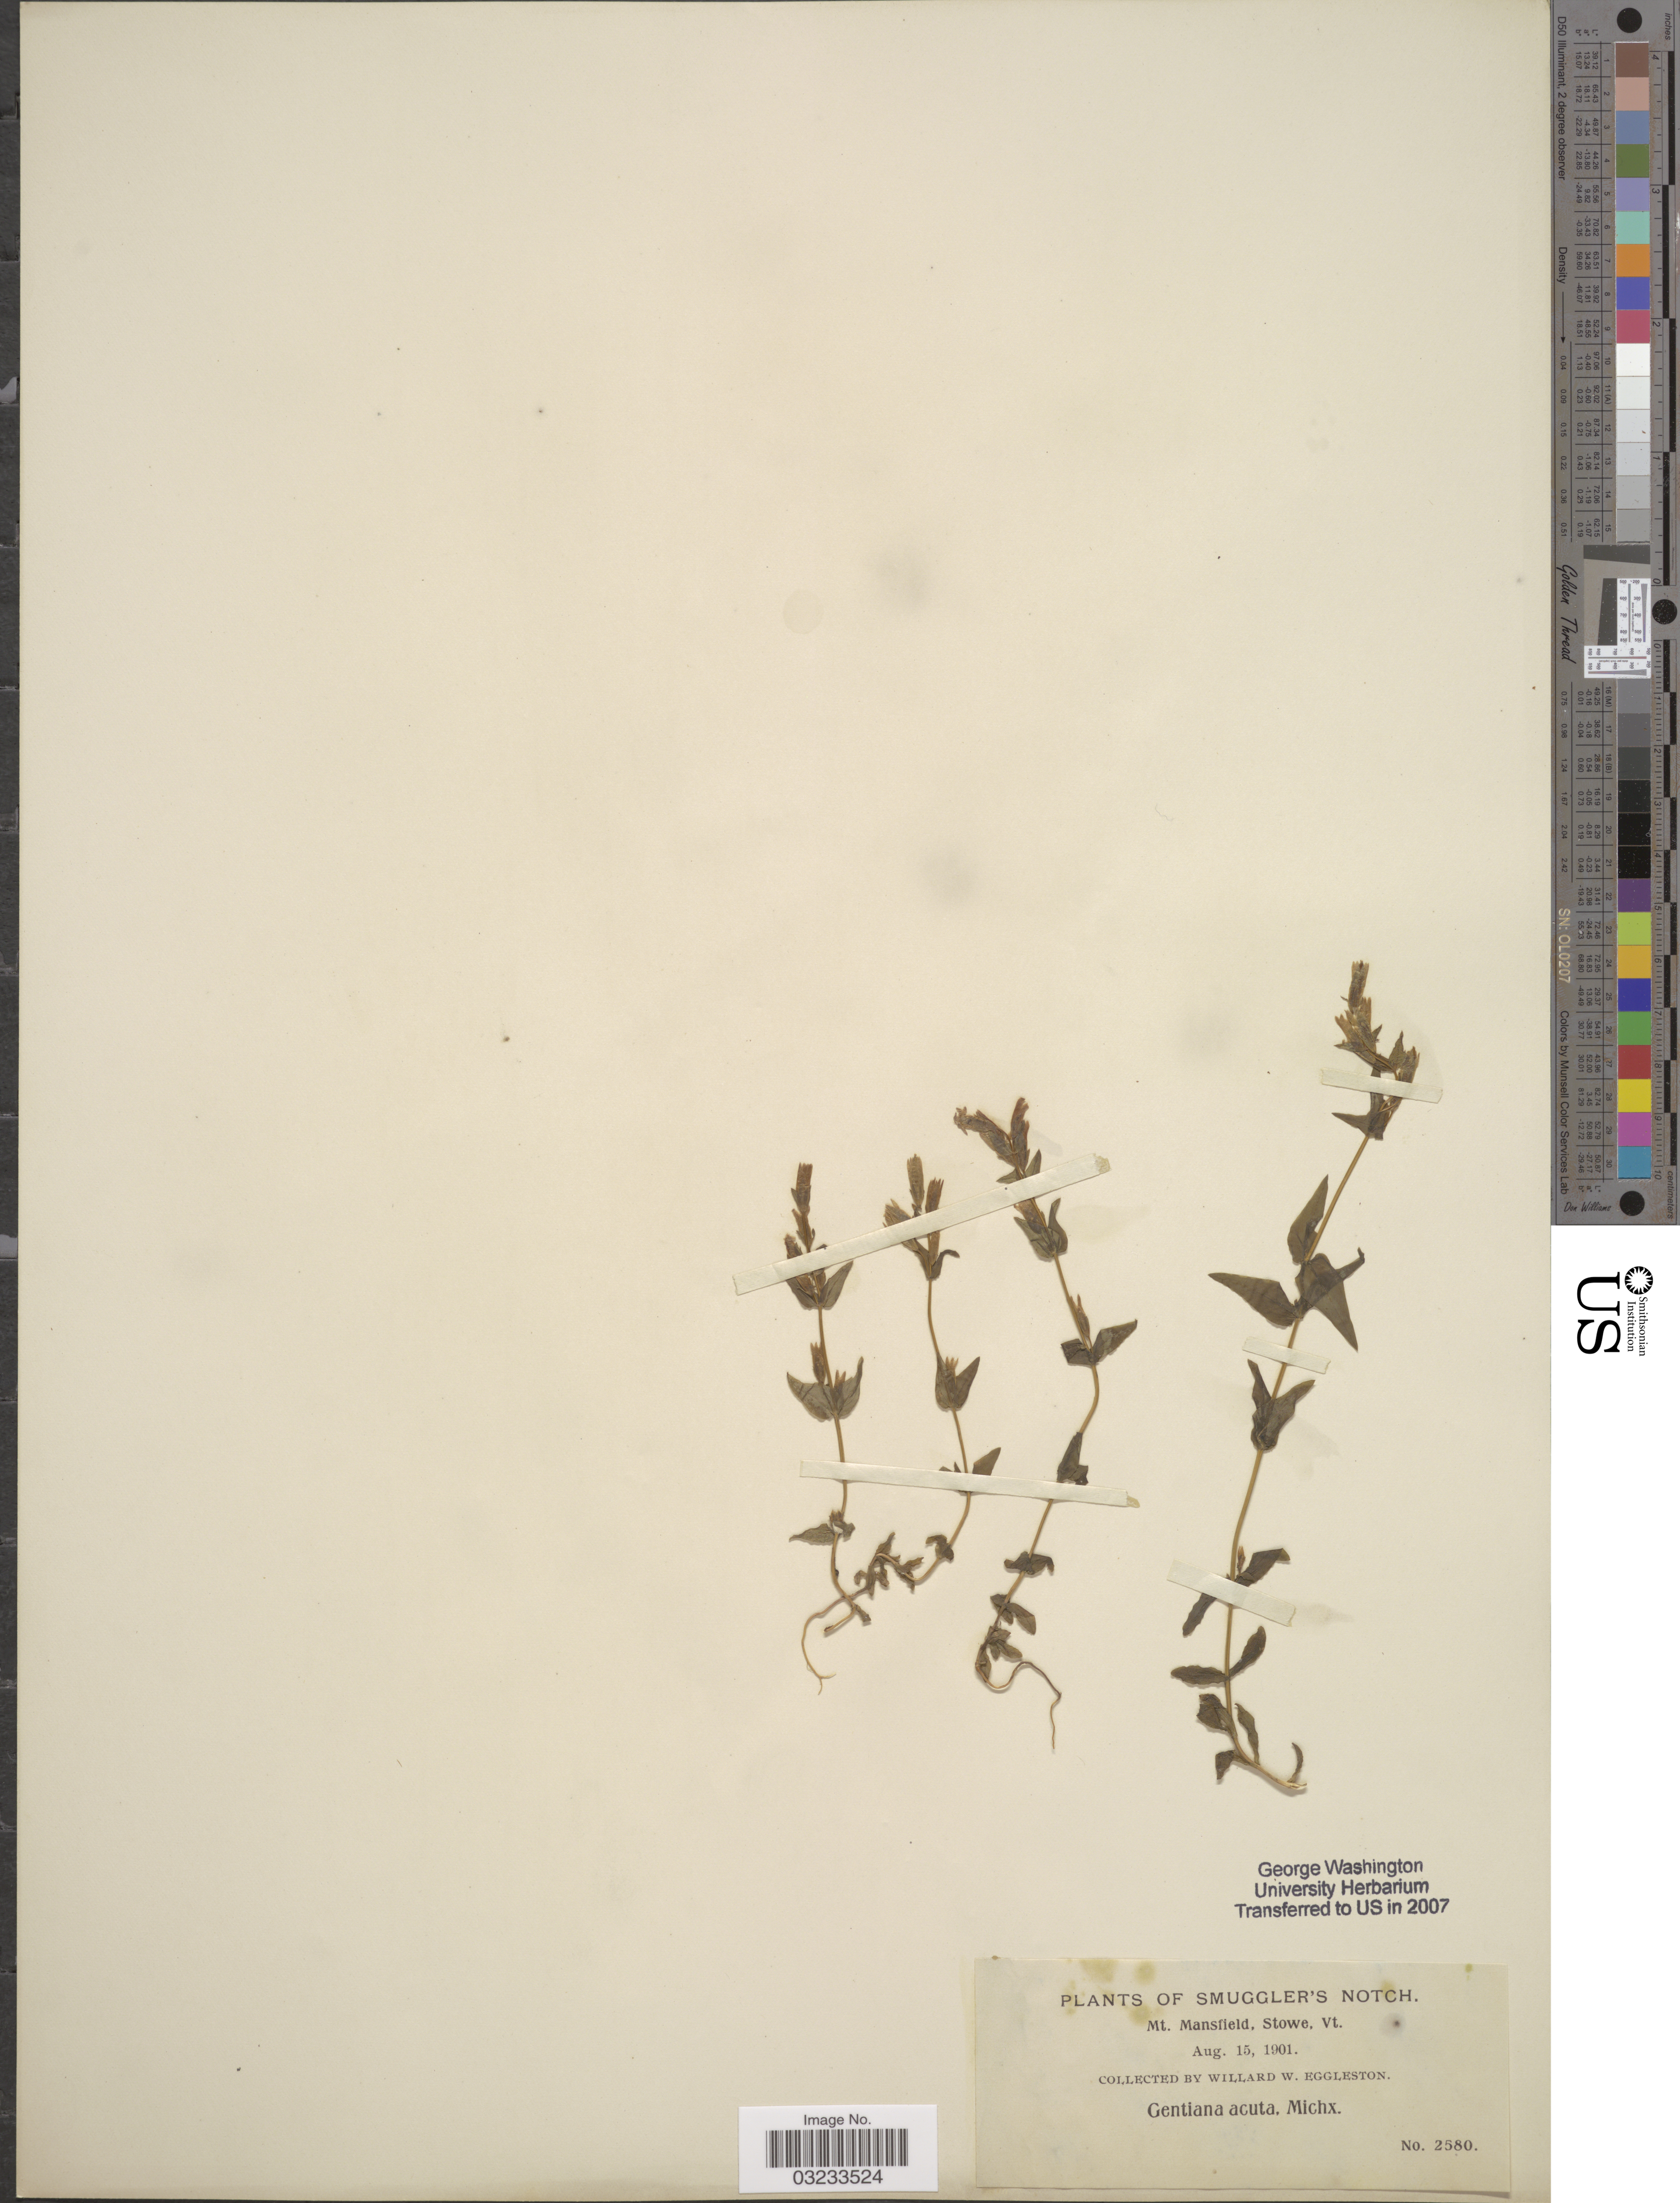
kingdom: Plantae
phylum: Tracheophyta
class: Magnoliopsida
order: Gentianales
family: Gentianaceae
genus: Gentiana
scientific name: Gentiana acuta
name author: Michx.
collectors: W. W. Eggleston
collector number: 2580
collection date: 1901-08-15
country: United States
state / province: Vermont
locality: Smuggler's Notch. Mt. Mansfield, Stowe.